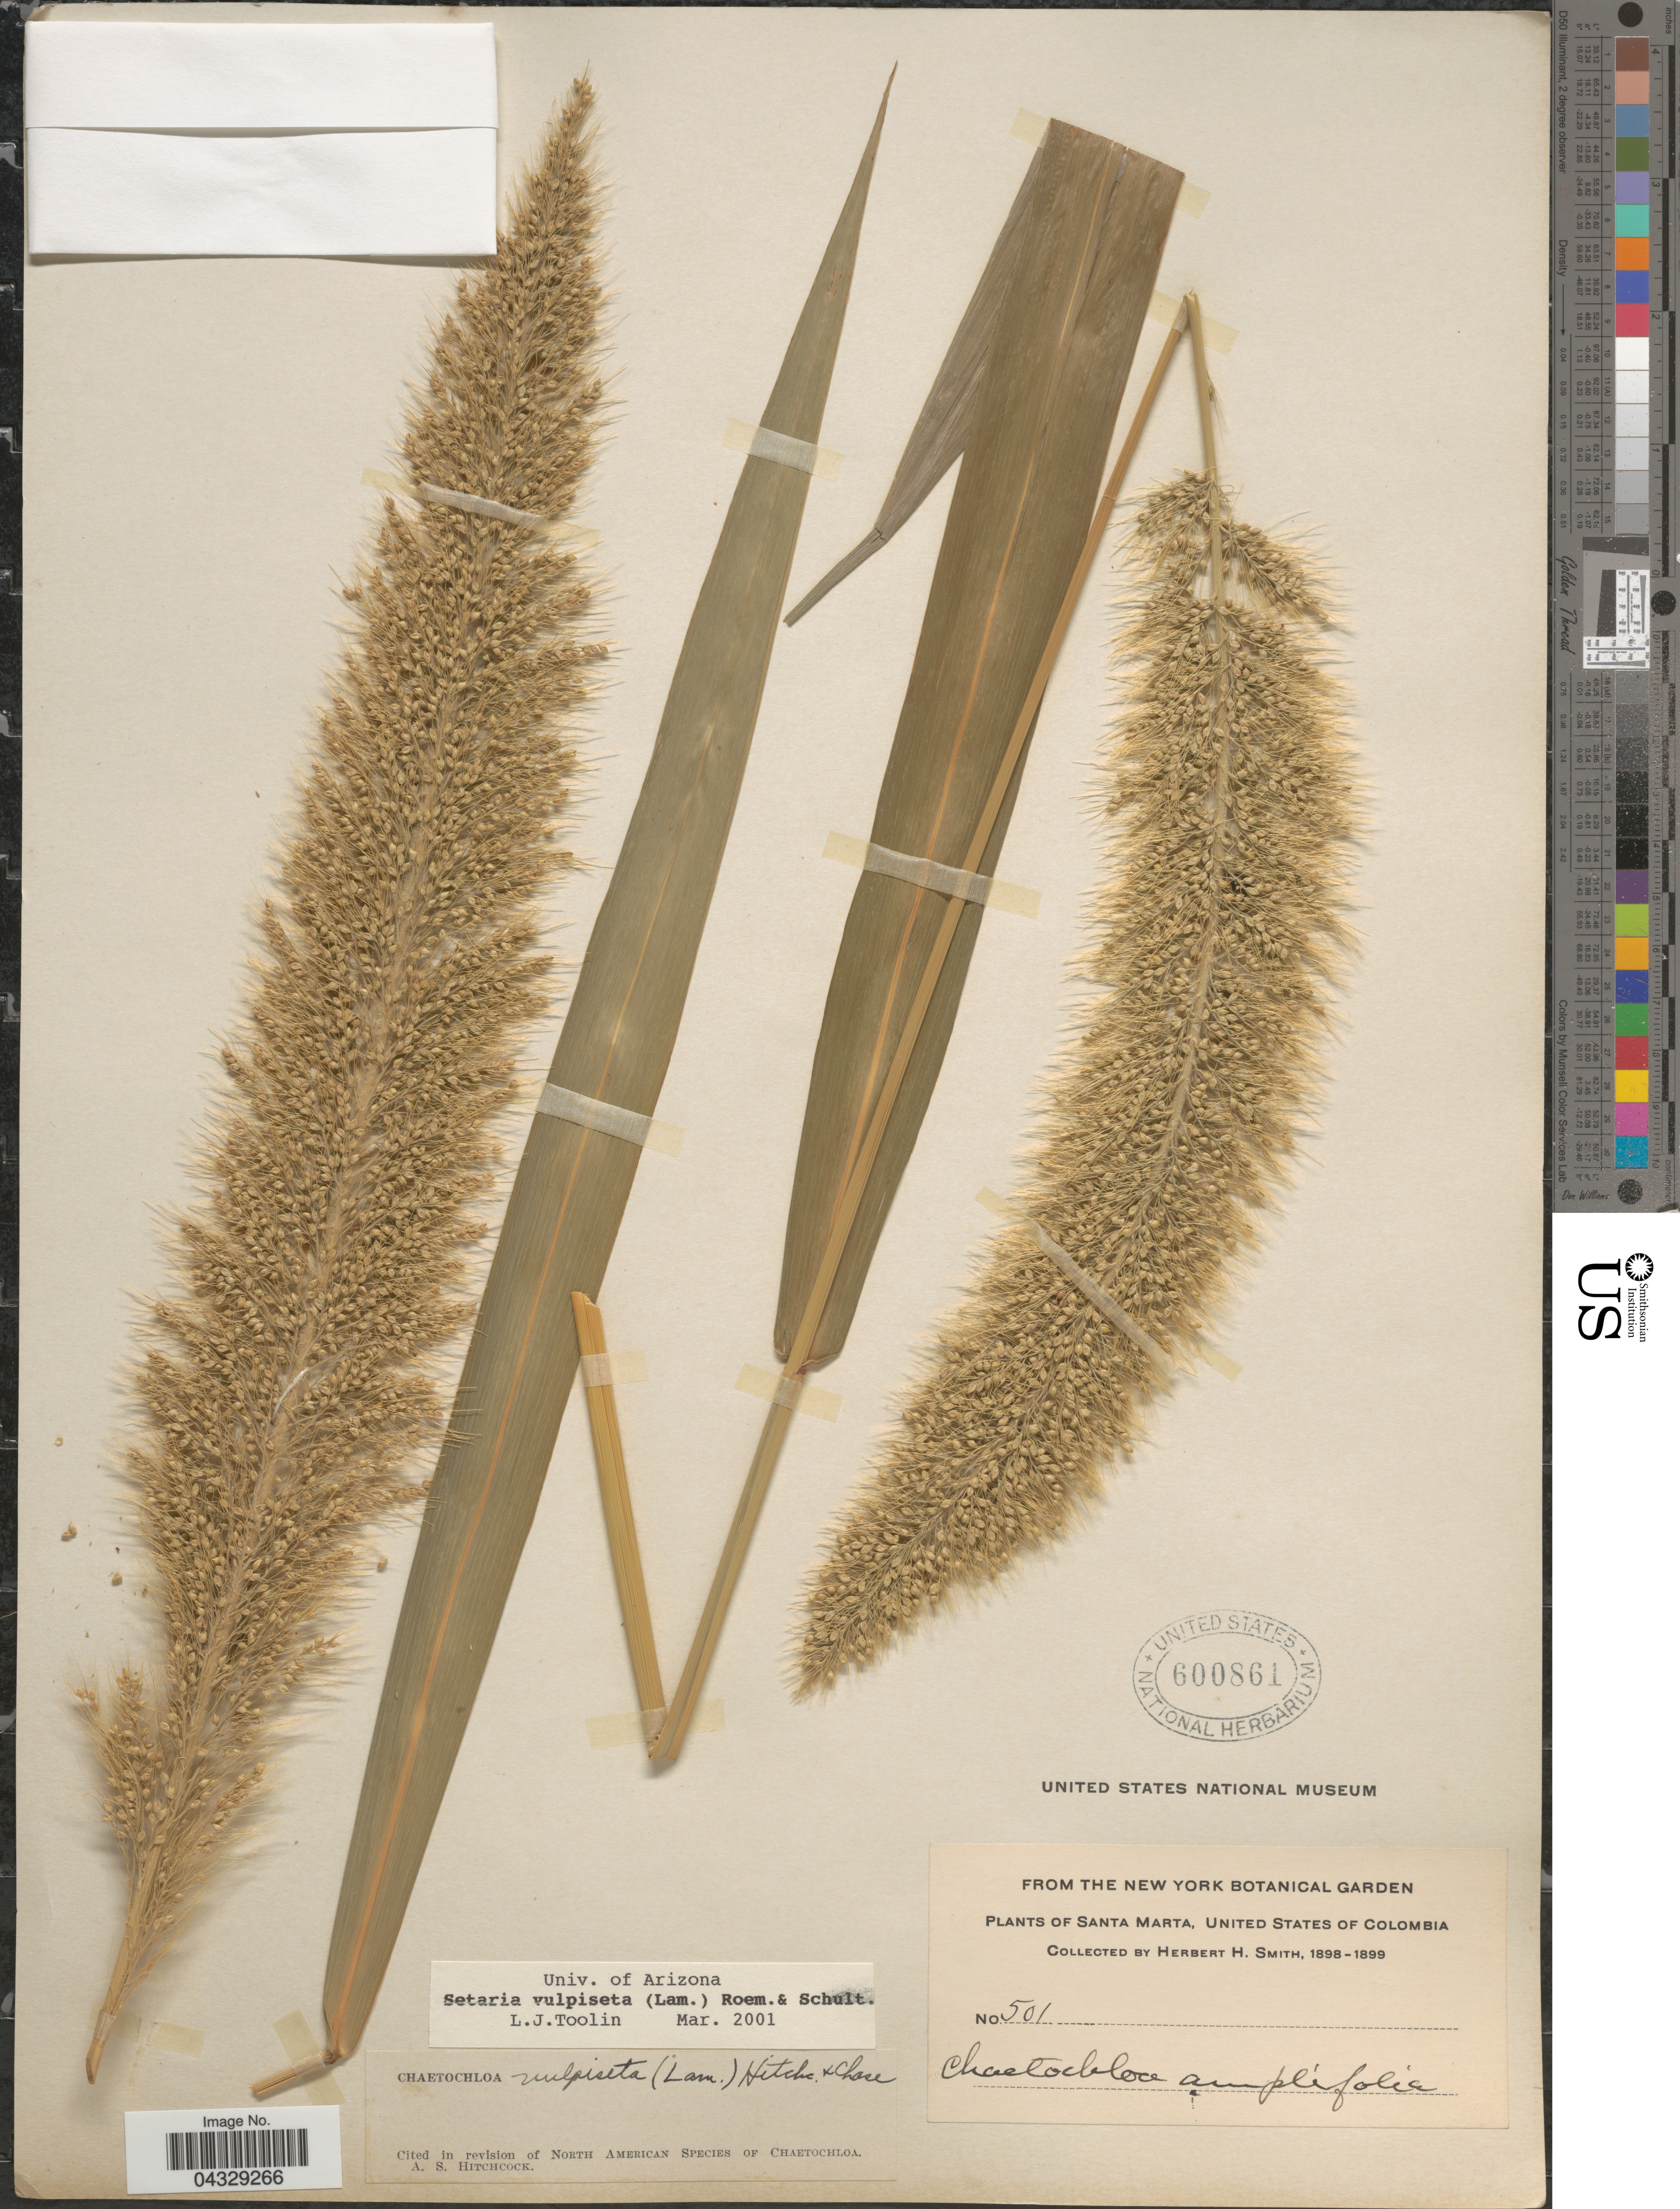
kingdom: Plantae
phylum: Tracheophyta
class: Liliopsida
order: Poales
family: Poaceae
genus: Setaria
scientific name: Setaria vulpiseta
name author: (Lam.) Roem. & Schult.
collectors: Herbert H. Smith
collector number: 501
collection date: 1898/1899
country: Colombia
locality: Santa Marta, United States of Colombia.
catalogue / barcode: US 600861